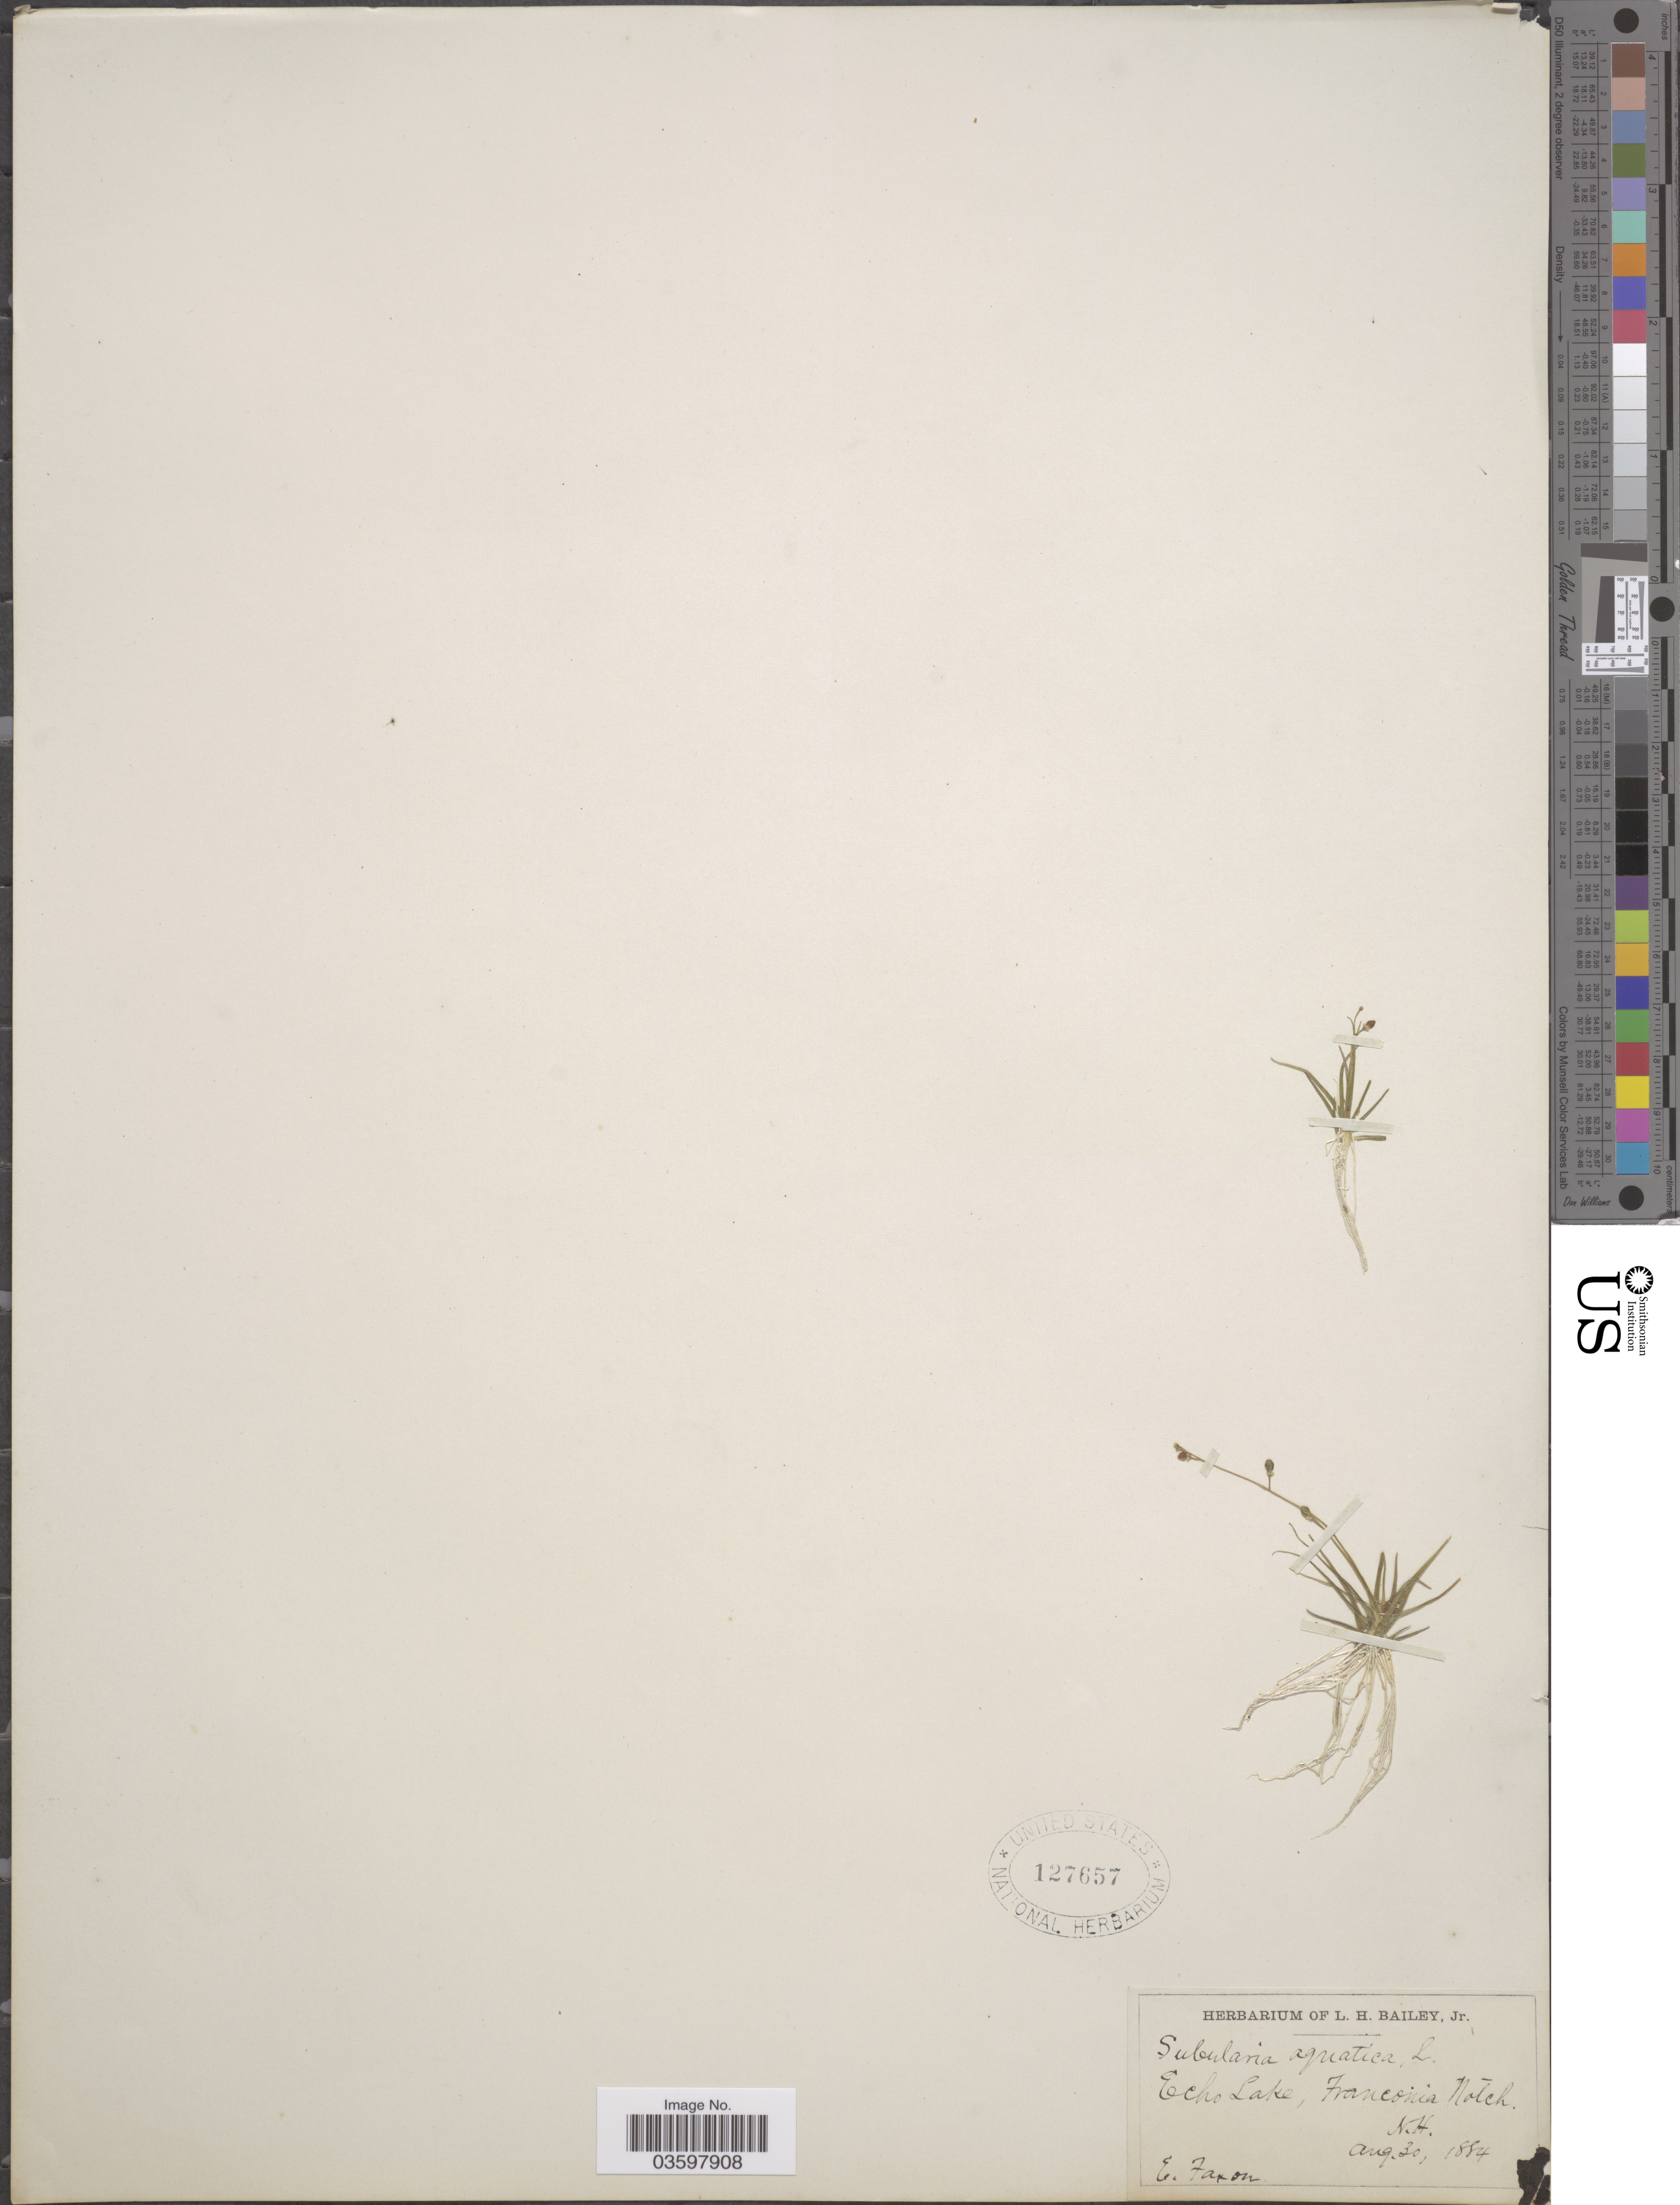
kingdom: Plantae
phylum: Tracheophyta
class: Magnoliopsida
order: Brassicales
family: Brassicaceae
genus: Subularia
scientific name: Subularia aquatica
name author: L.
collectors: E. Faxon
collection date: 1884-08-30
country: United States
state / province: New Hampshire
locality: Echo Lake, Franconia Notch.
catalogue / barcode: US 127657